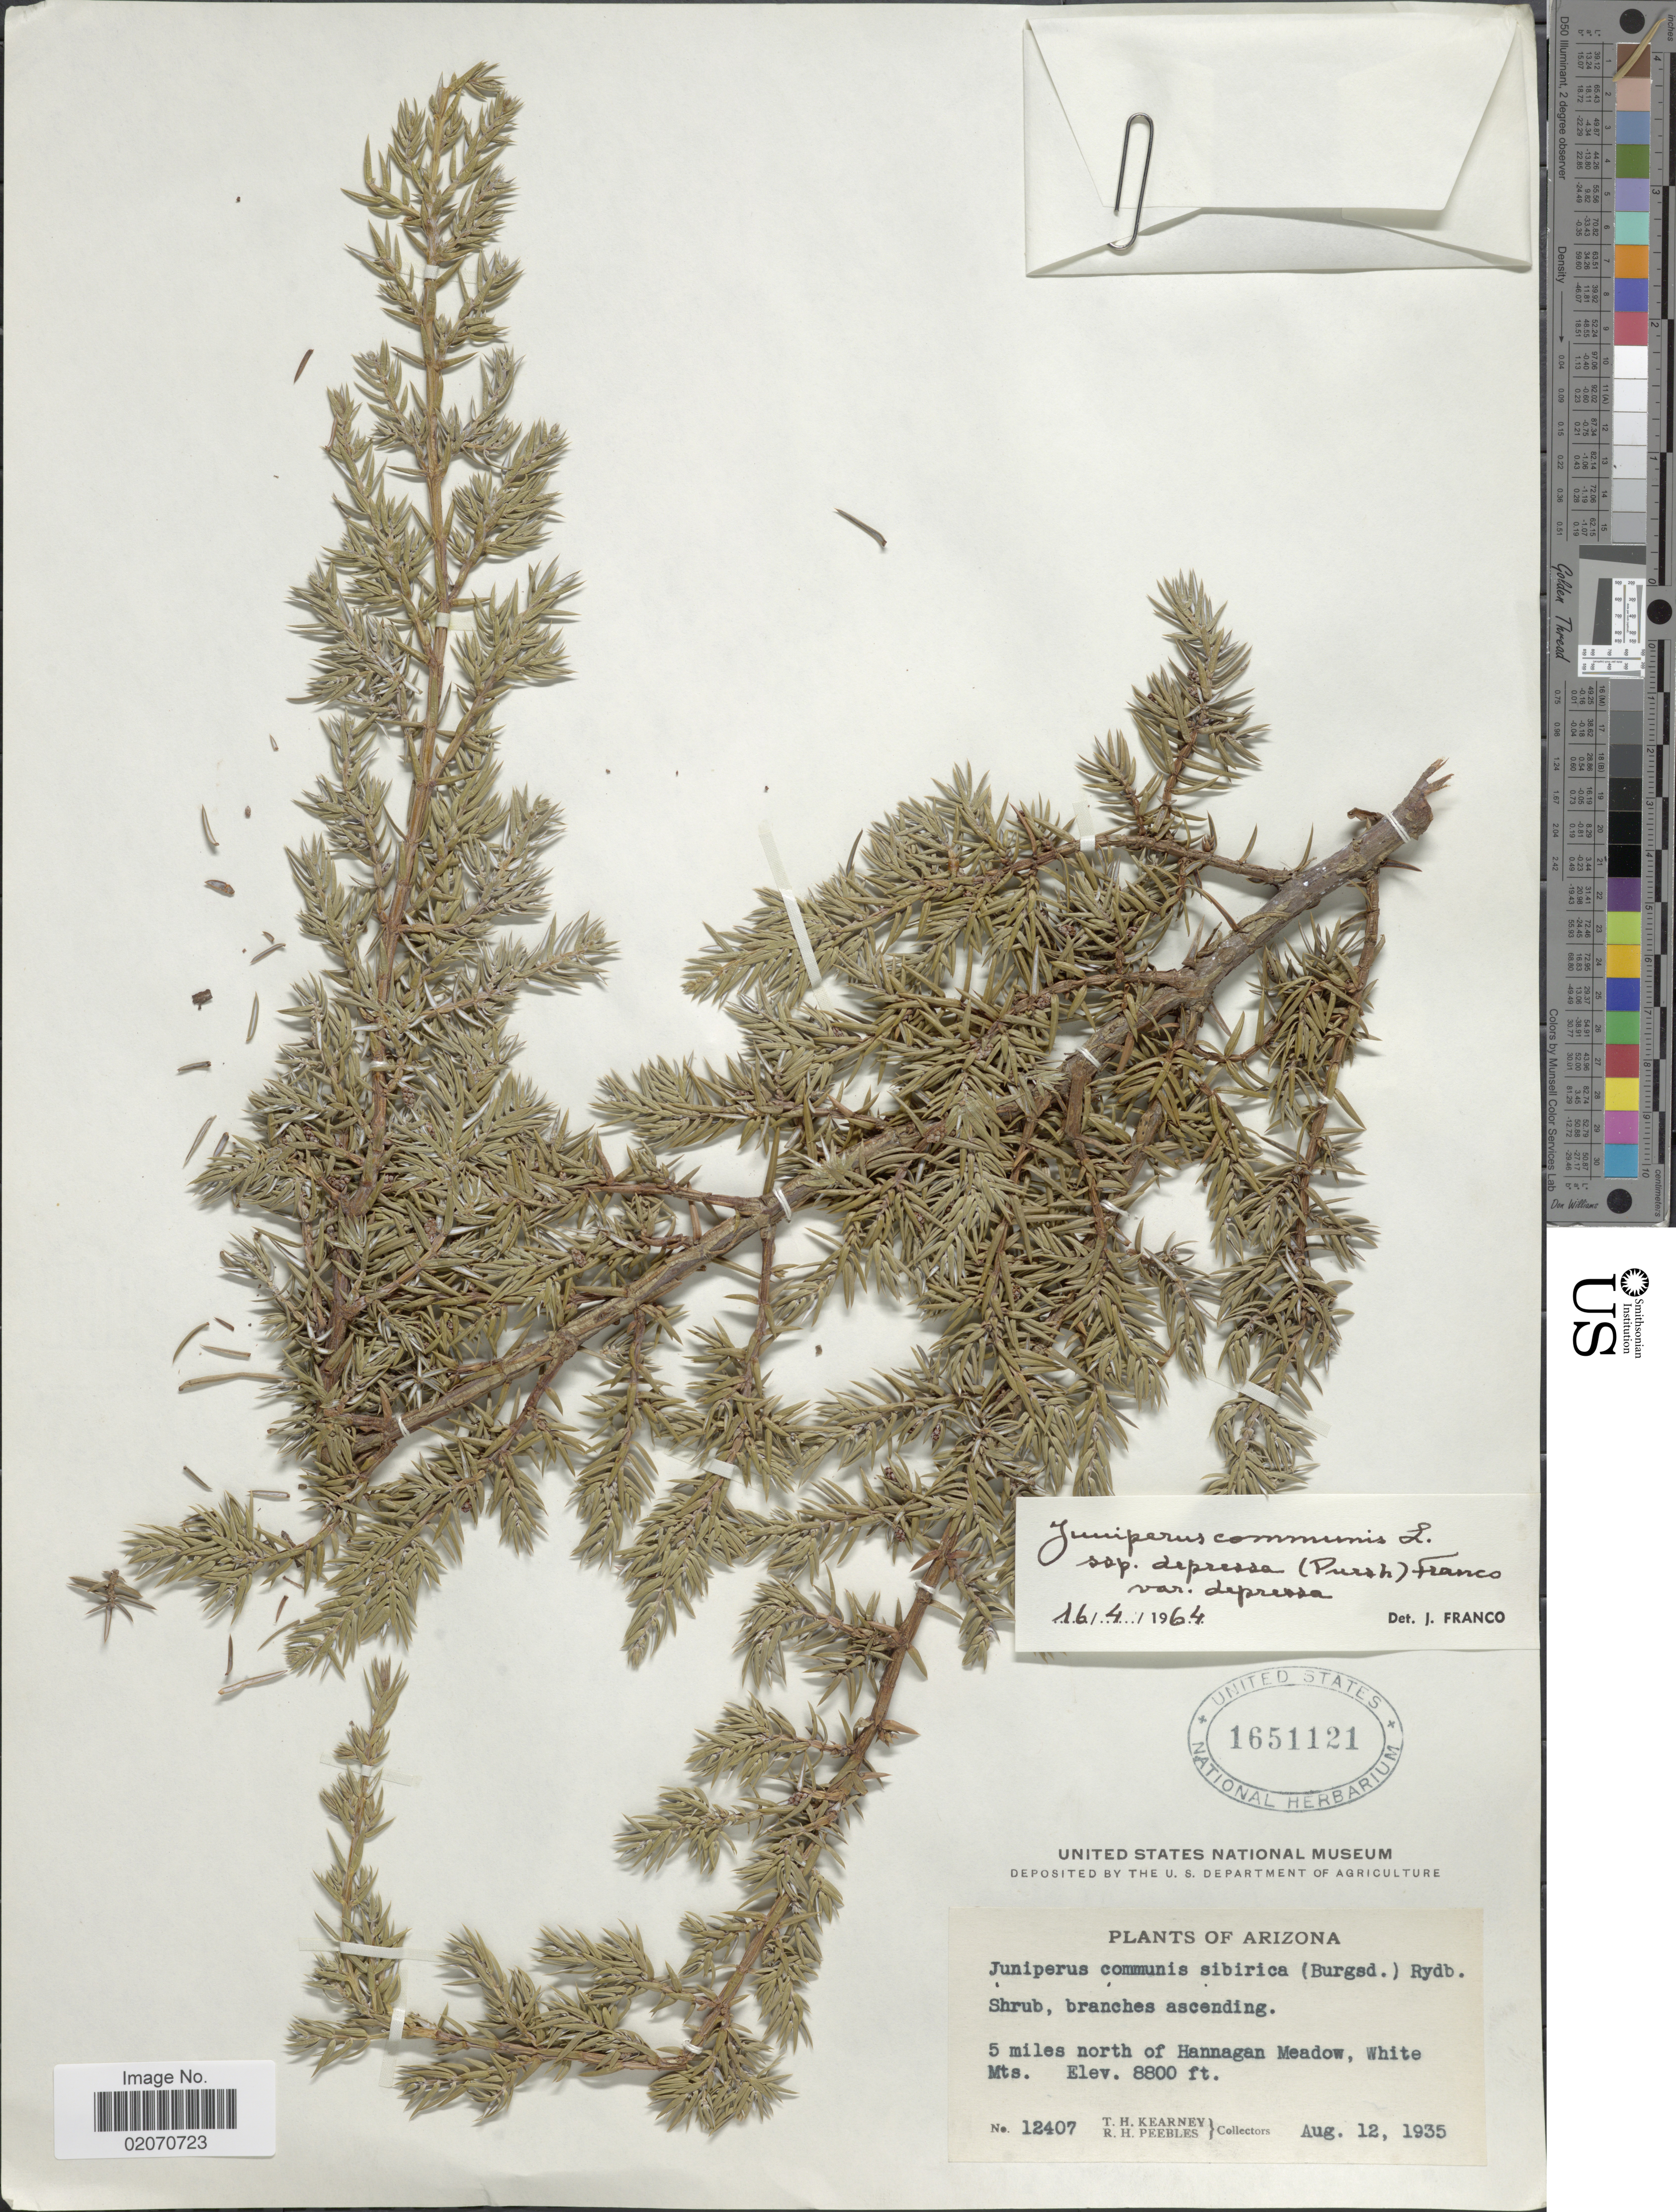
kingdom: Plantae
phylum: Tracheophyta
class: Pinopsida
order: Pinales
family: Cupressaceae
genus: Juniperus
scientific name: Juniperus communis subsp. depressa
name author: (Pursh) Franco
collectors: T. H. Kearney & R. H. Peebles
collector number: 12407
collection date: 1935-08-12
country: United States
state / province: Arizona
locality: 5 miles north of Hannagan Meadow, White Mts.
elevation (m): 2682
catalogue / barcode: US 1651121